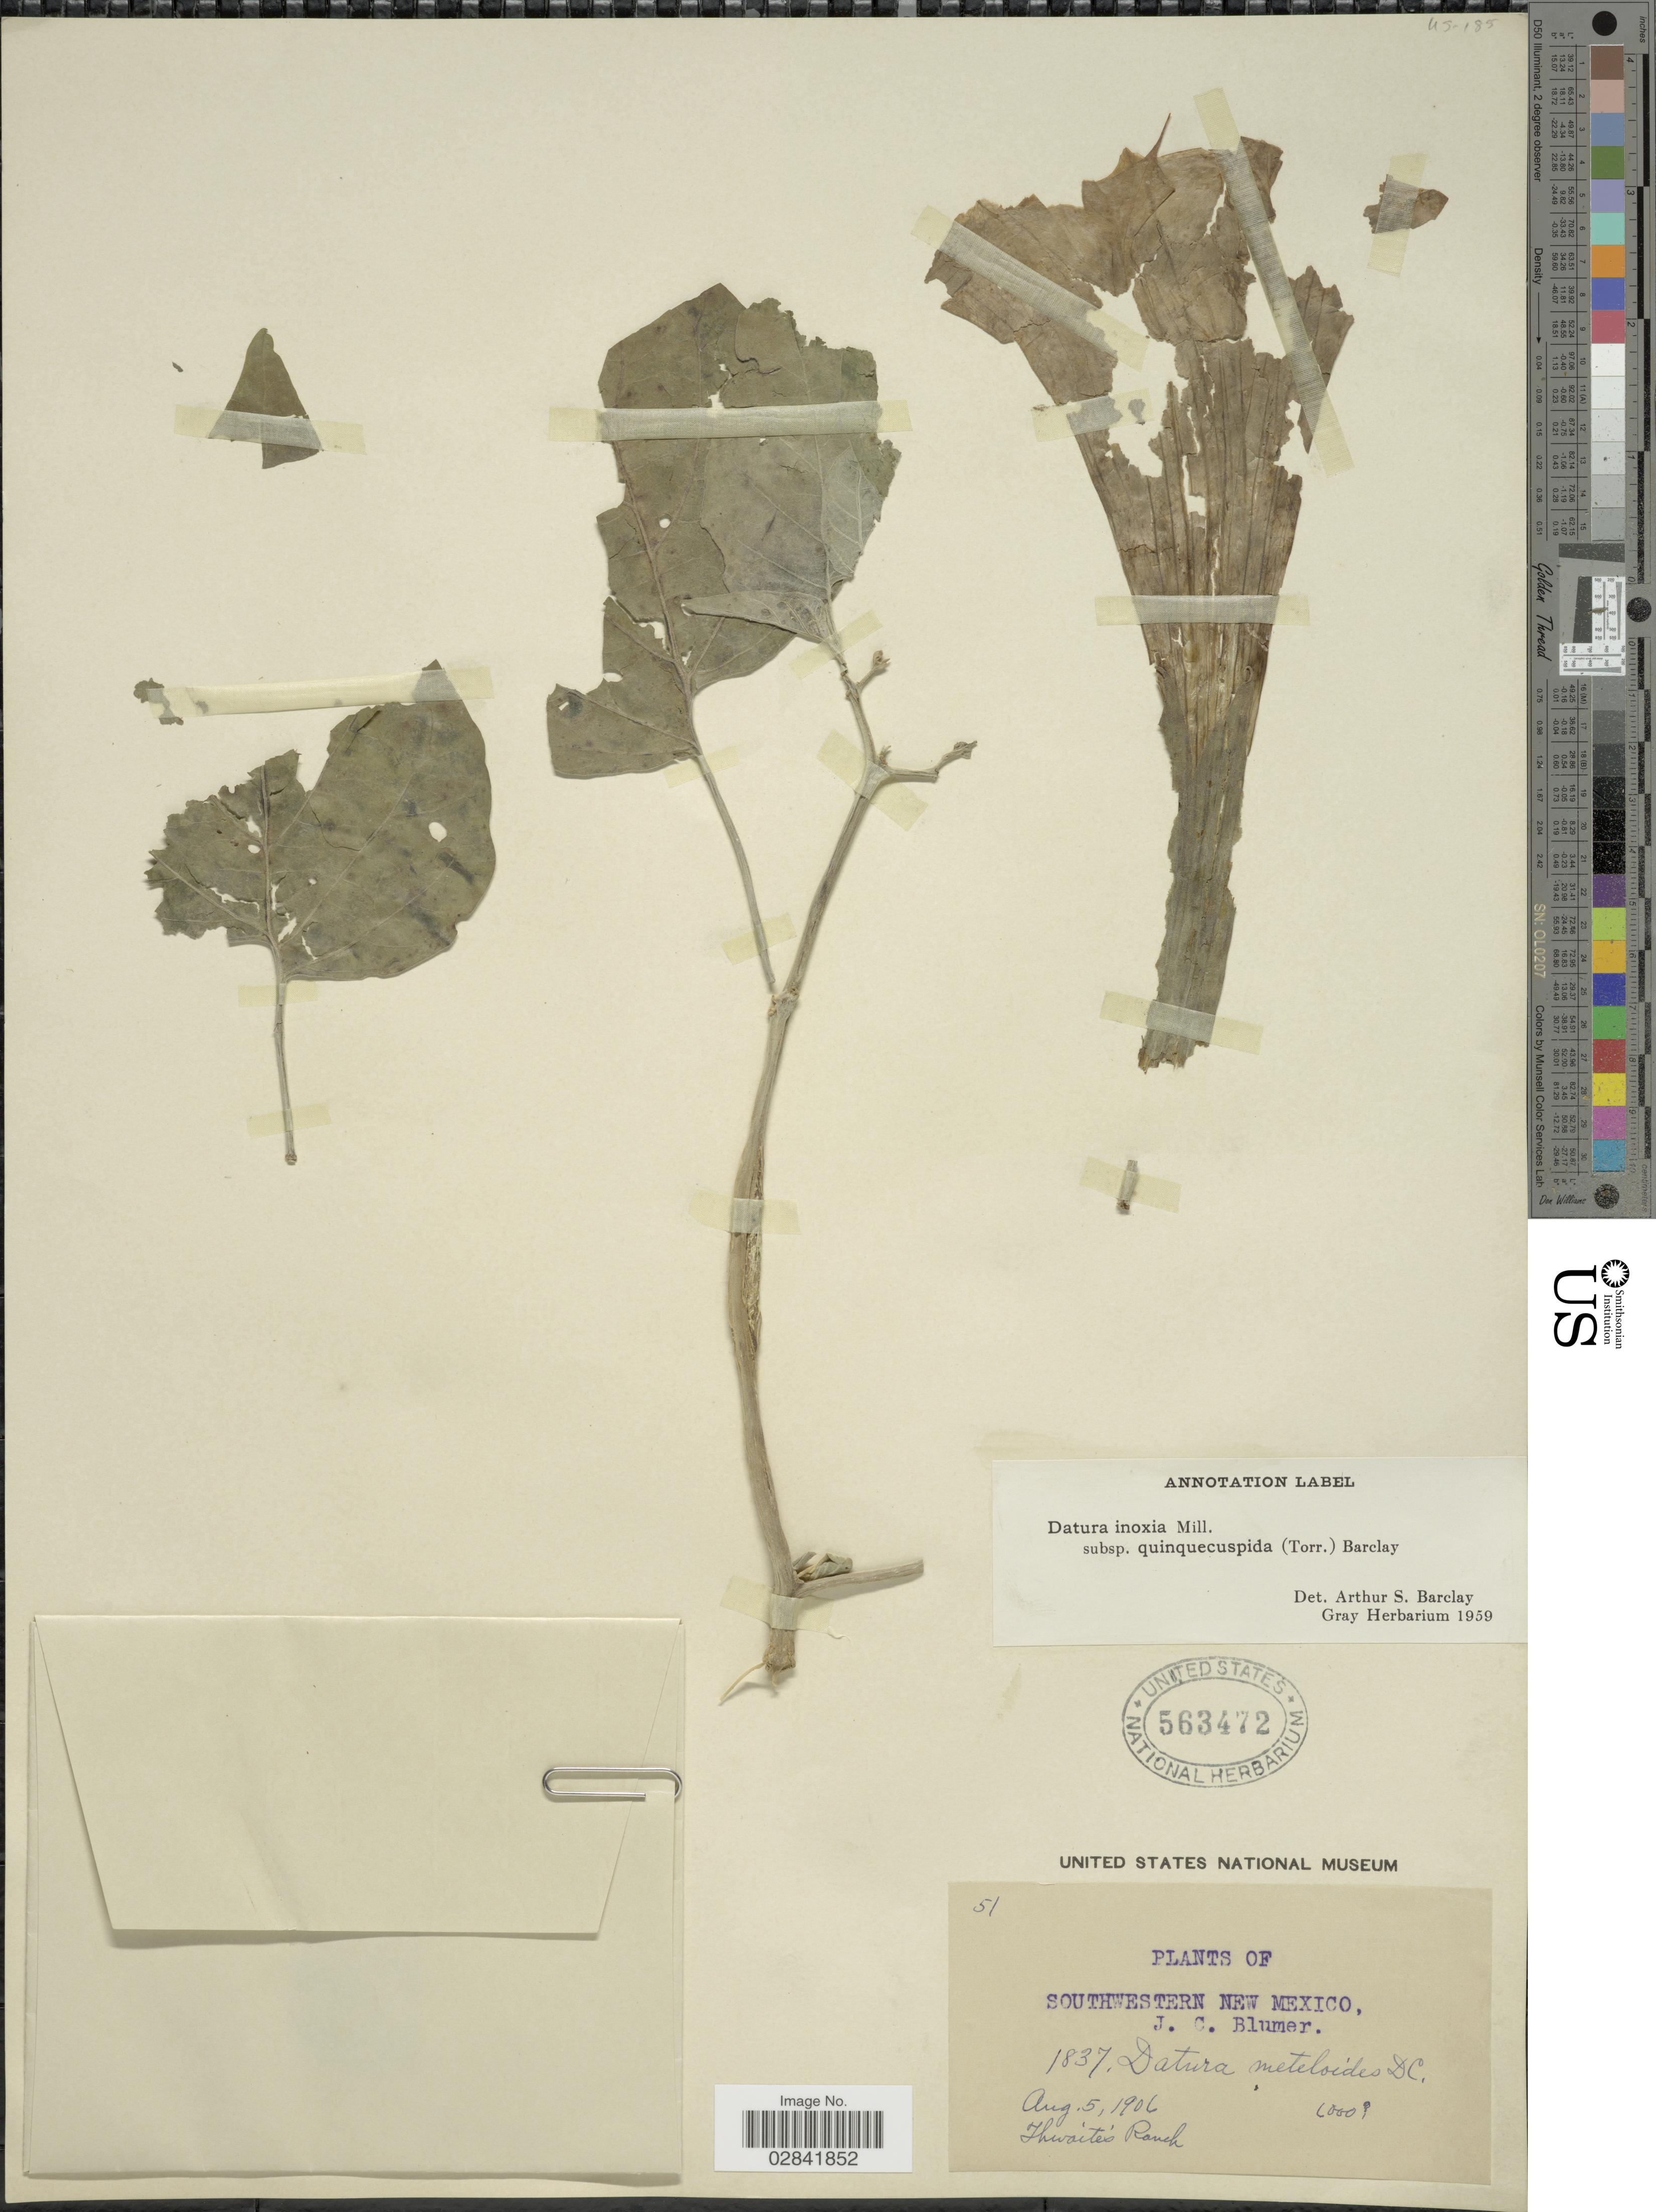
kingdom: Plantae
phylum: Tracheophyta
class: Magnoliopsida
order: Solanales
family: Solanaceae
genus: Datura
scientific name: Datura innoxia subsp. quinquecuspidata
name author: (Torr.) A.S. Barclay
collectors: J. C. Blumer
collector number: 1837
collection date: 1906-08-05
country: United States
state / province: New Mexico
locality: Southwestern New Mexico, Thwaite's Ranch.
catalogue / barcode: US 563472